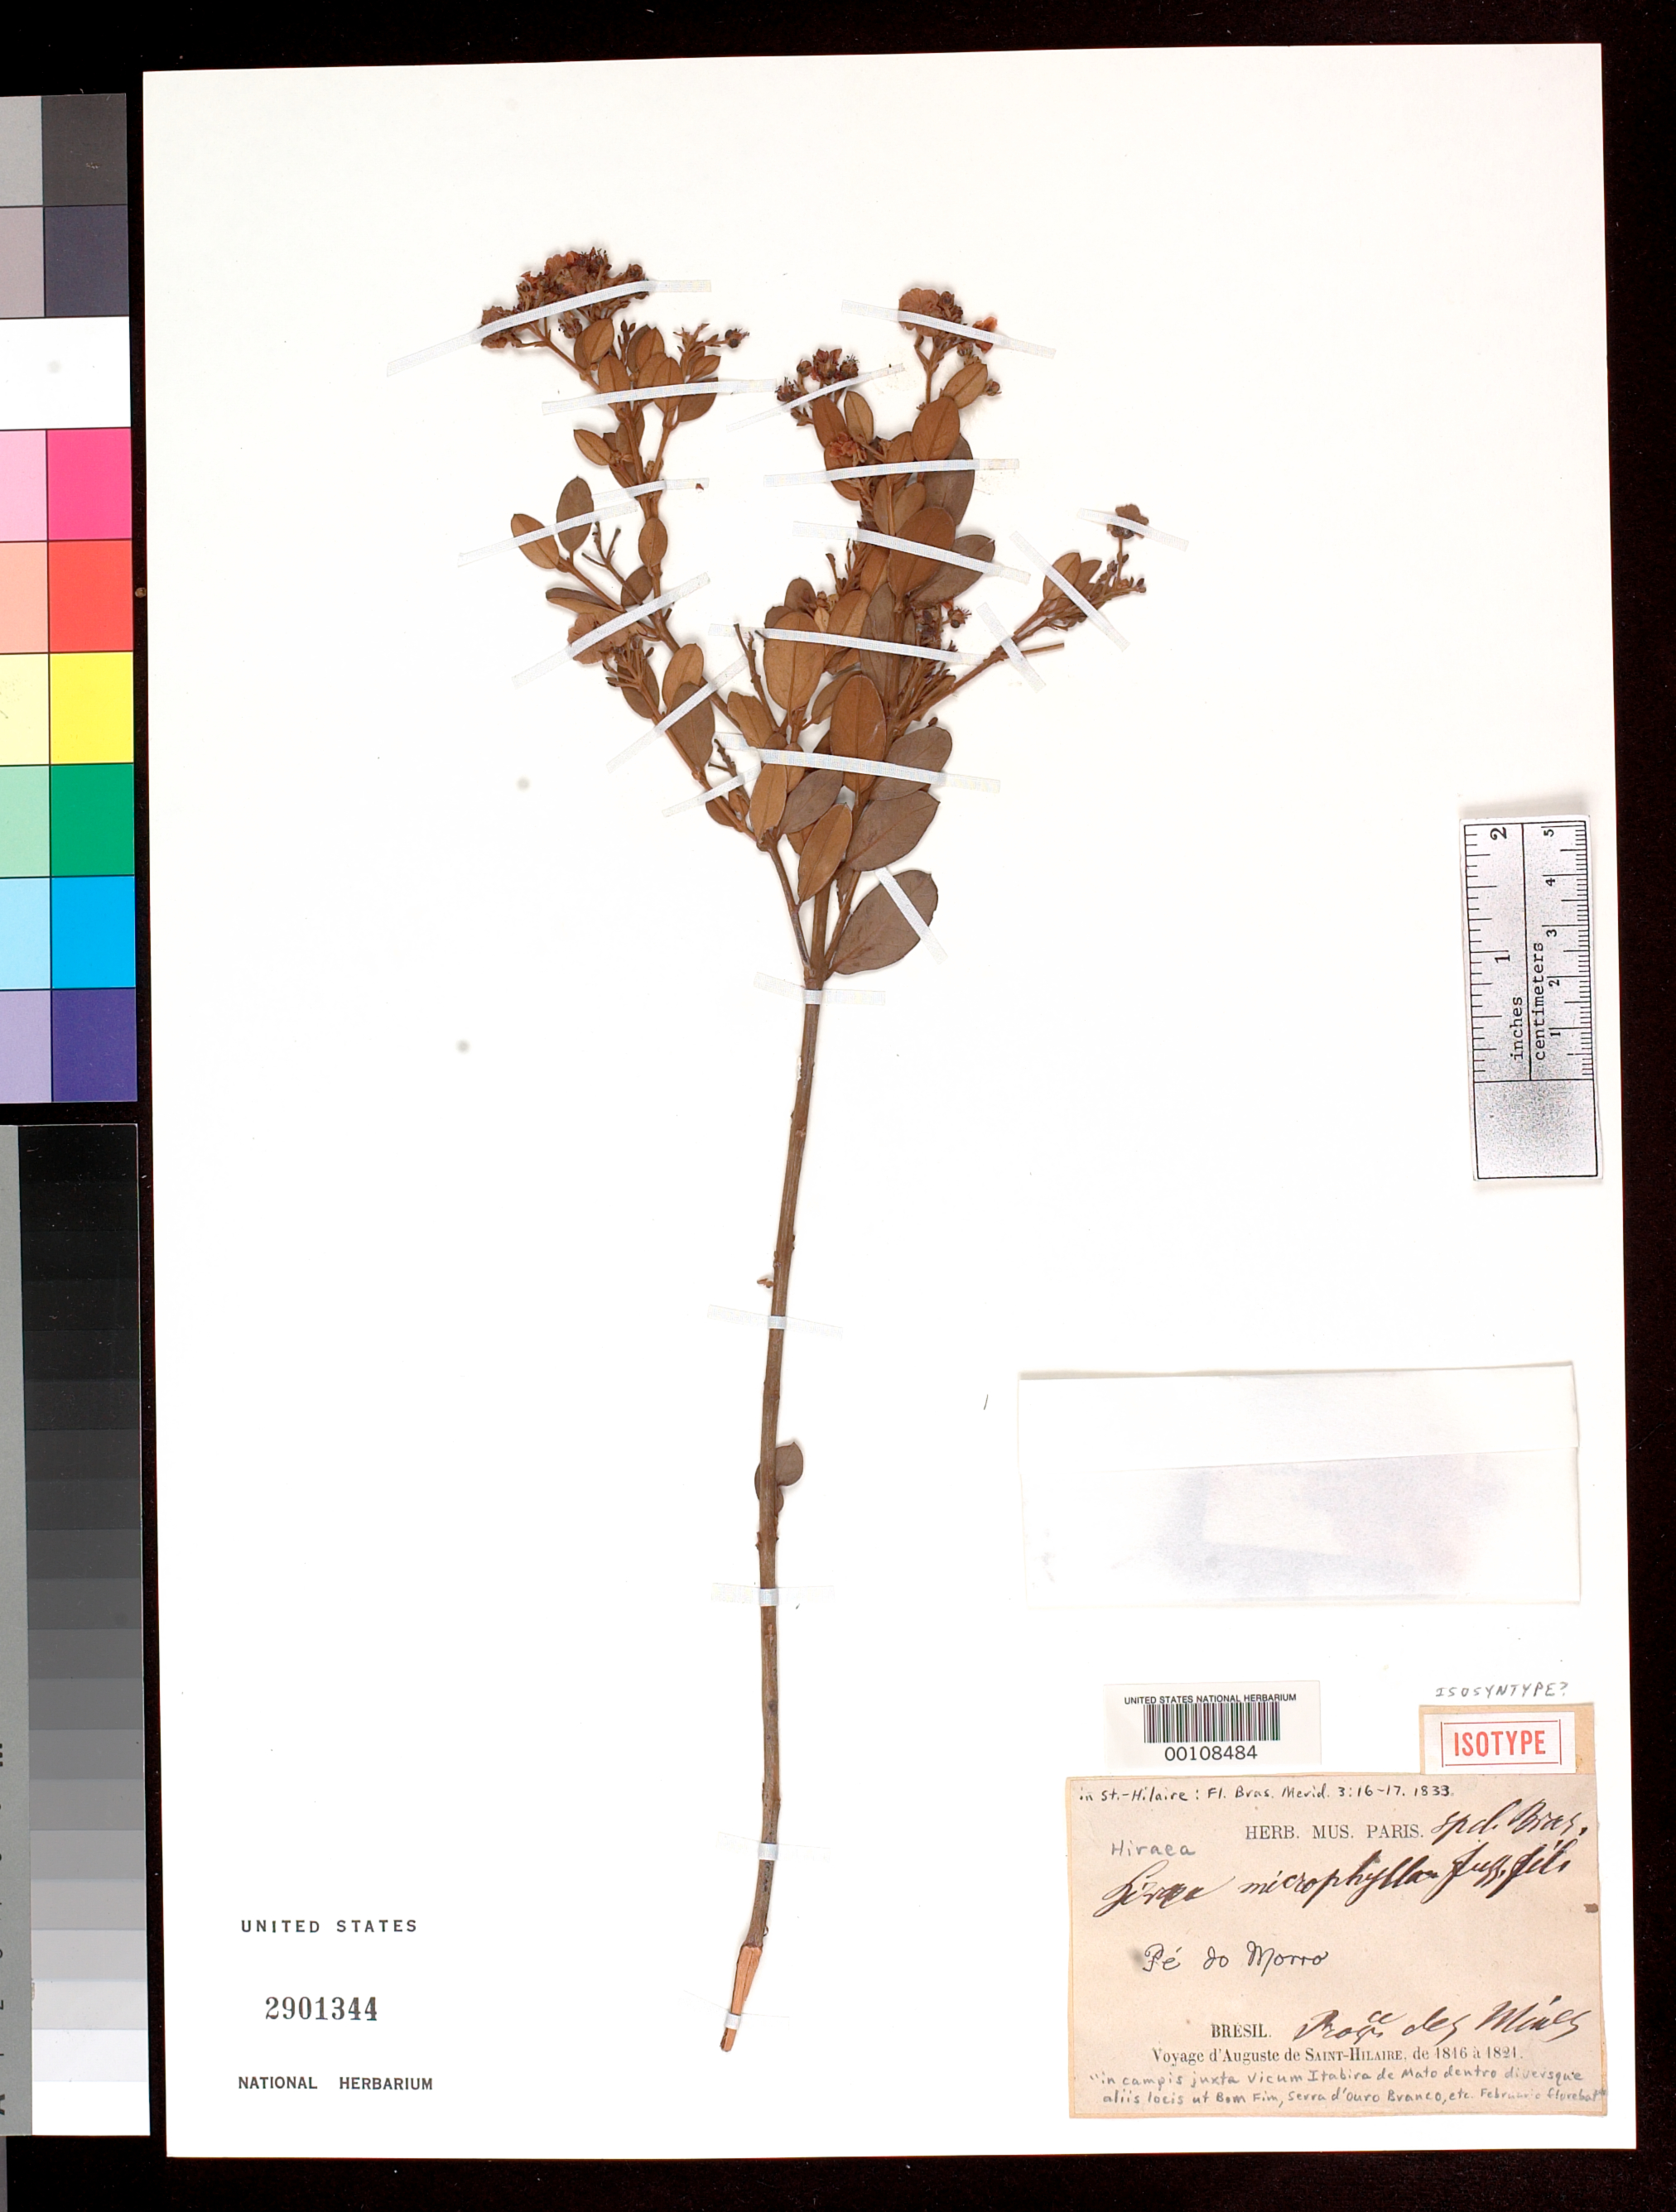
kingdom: Plantae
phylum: Tracheophyta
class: Magnoliopsida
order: Malpighiales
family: Malpighiaceae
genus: Hiraea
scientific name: Hiraea microphylla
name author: A. Juss. in A. St.-Hil.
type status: Isosyntype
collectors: A. F. C. P. de Saint-Hilaire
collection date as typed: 1816 to -- --- 1821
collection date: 1816/1821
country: Brazil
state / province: Minas Gerais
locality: In campis Juxta Vicum Itabira de Mato dentro Diversque aliis Lacis ut Bom Fim, Serra D'ouro Branco.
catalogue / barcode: US 2901344